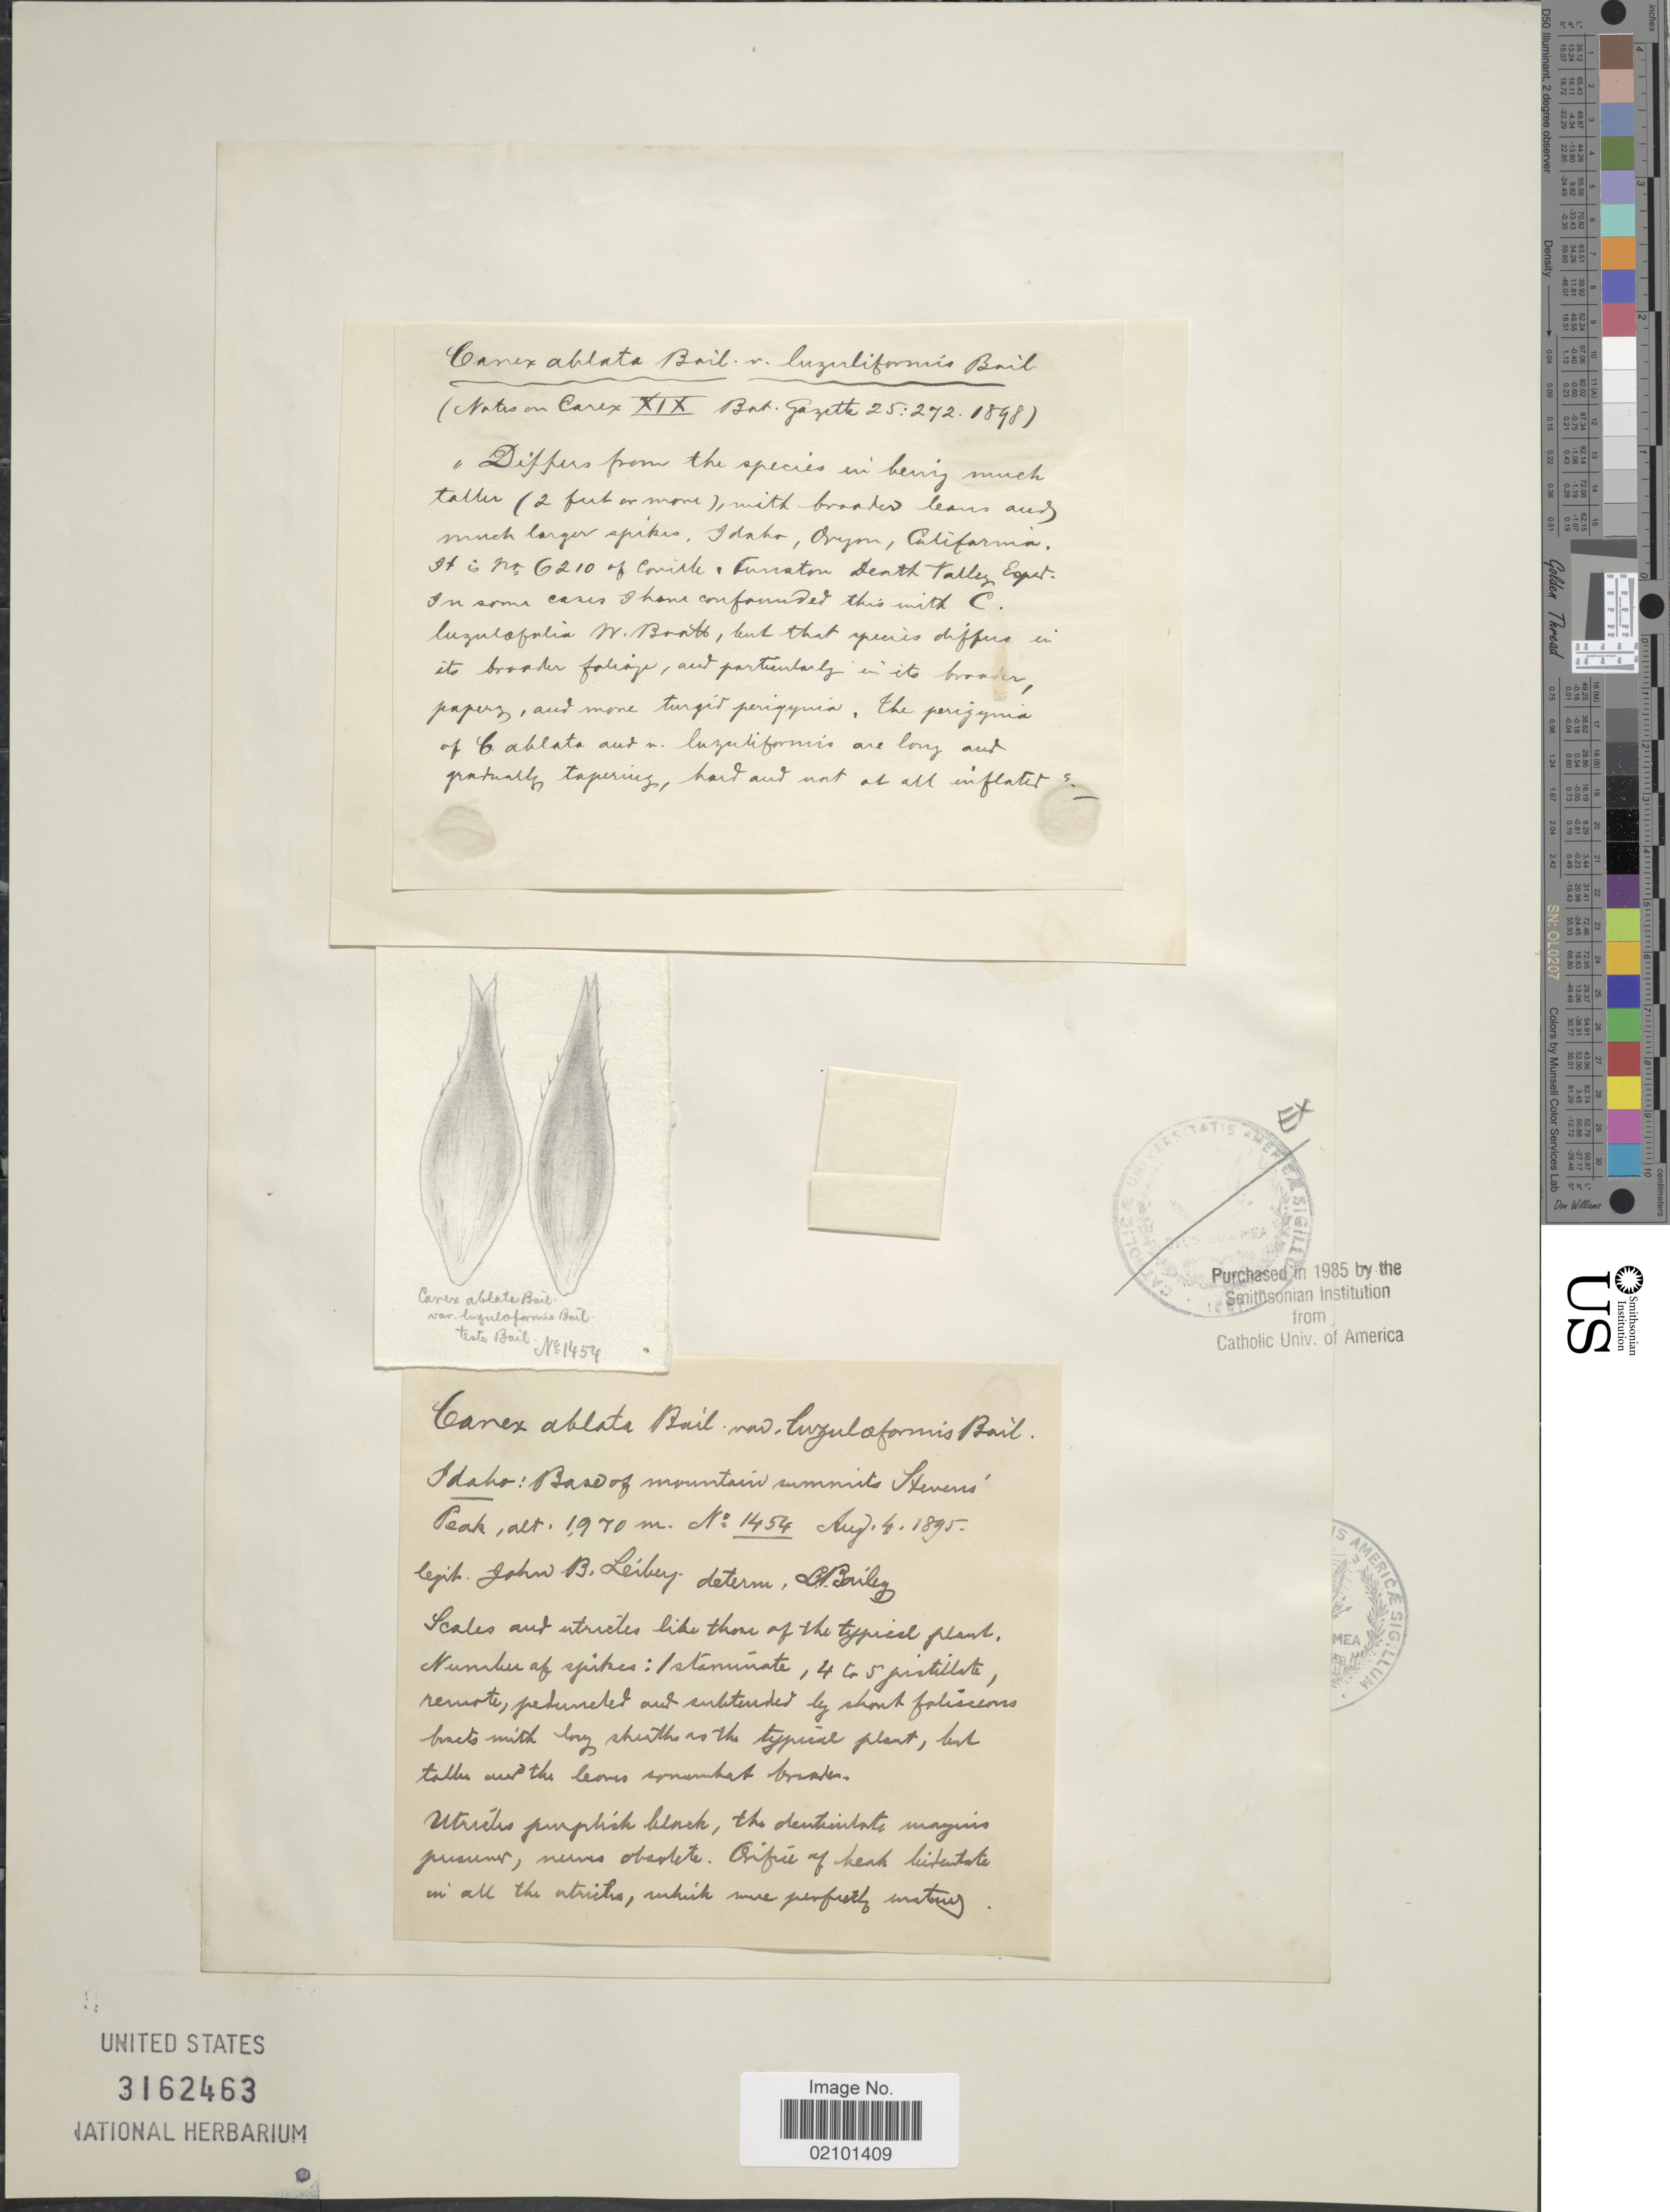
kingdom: Plantae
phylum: Tracheophyta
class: Liliopsida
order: Poales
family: Cyperaceae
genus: Carex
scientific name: Carex ablata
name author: L.H. Bailey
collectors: J. B. Leiberg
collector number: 1454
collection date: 1895-08-04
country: United States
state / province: Idaho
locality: Base of mountain summits Stevens Peak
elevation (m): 1970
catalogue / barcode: US 3162463